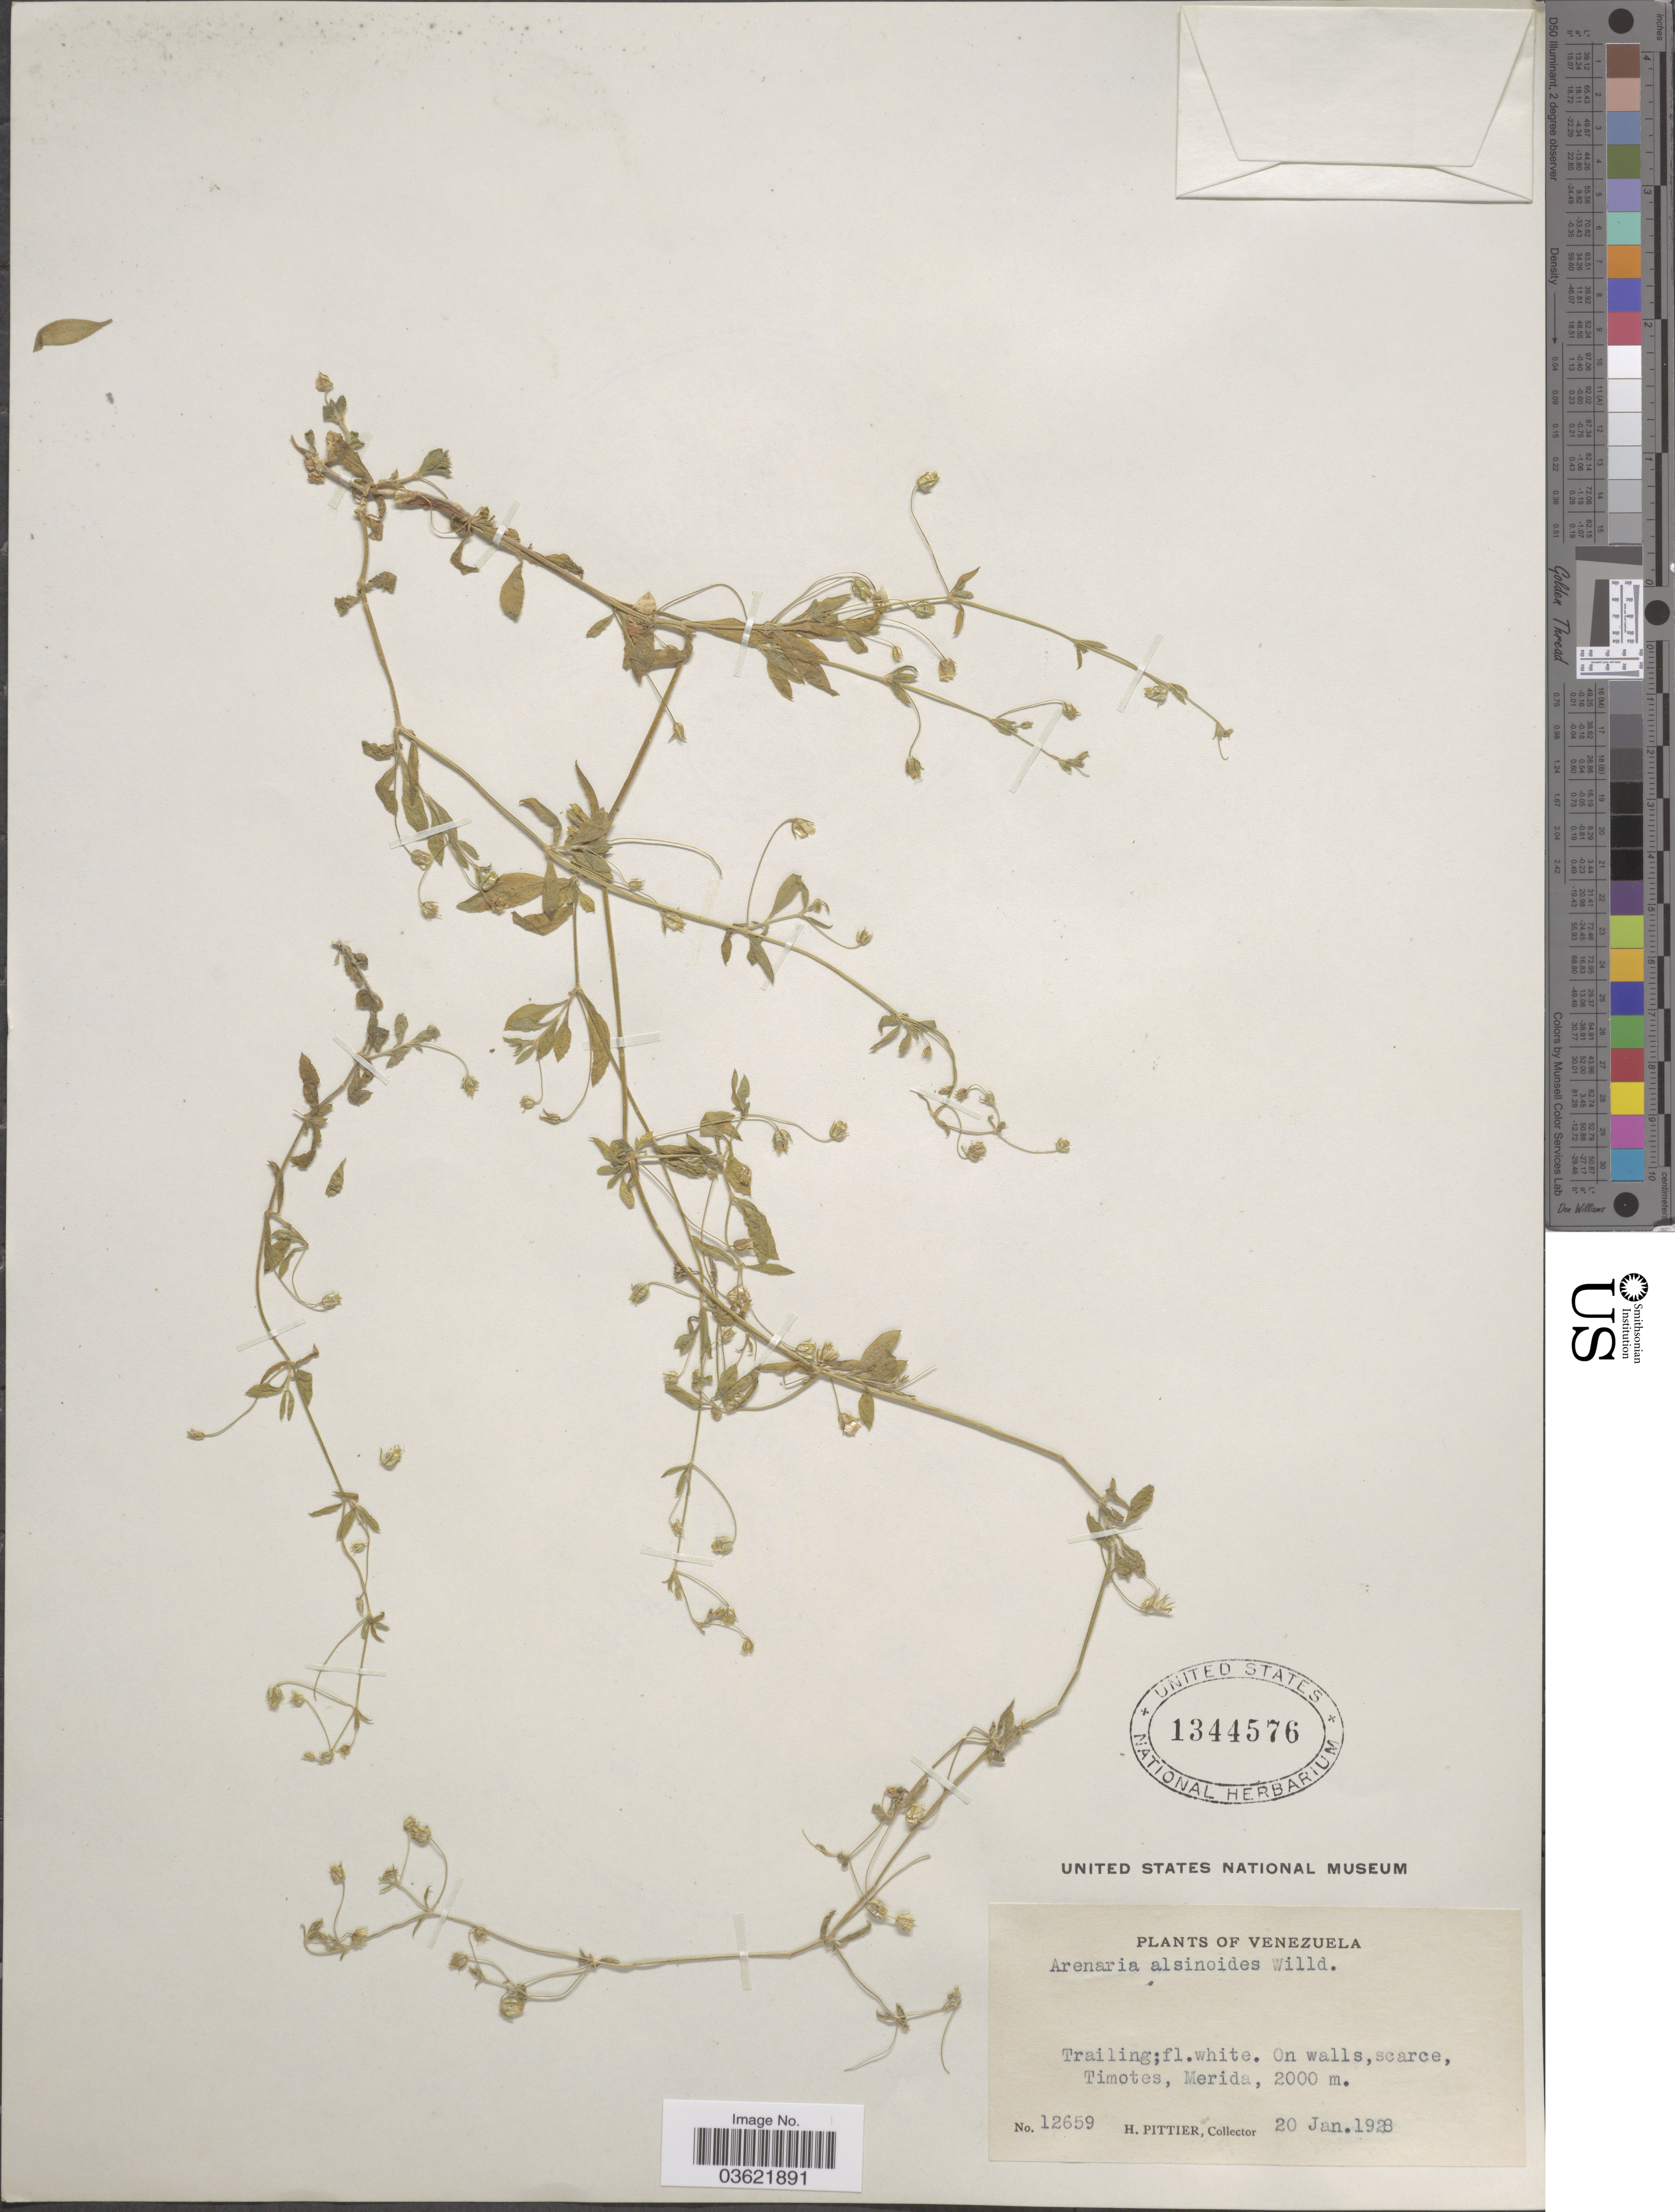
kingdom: Plantae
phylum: Tracheophyta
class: Magnoliopsida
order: Caryophyllales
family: Caryophyllaceae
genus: Arenaria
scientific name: Arenaria lanuginosa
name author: (Michx.) Rohrb.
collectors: H. F. Pittier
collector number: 12659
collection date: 1928-01-20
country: Venezuela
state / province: Mérida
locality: On walls, scarce, Timotes.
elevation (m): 2000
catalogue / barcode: US 1344576